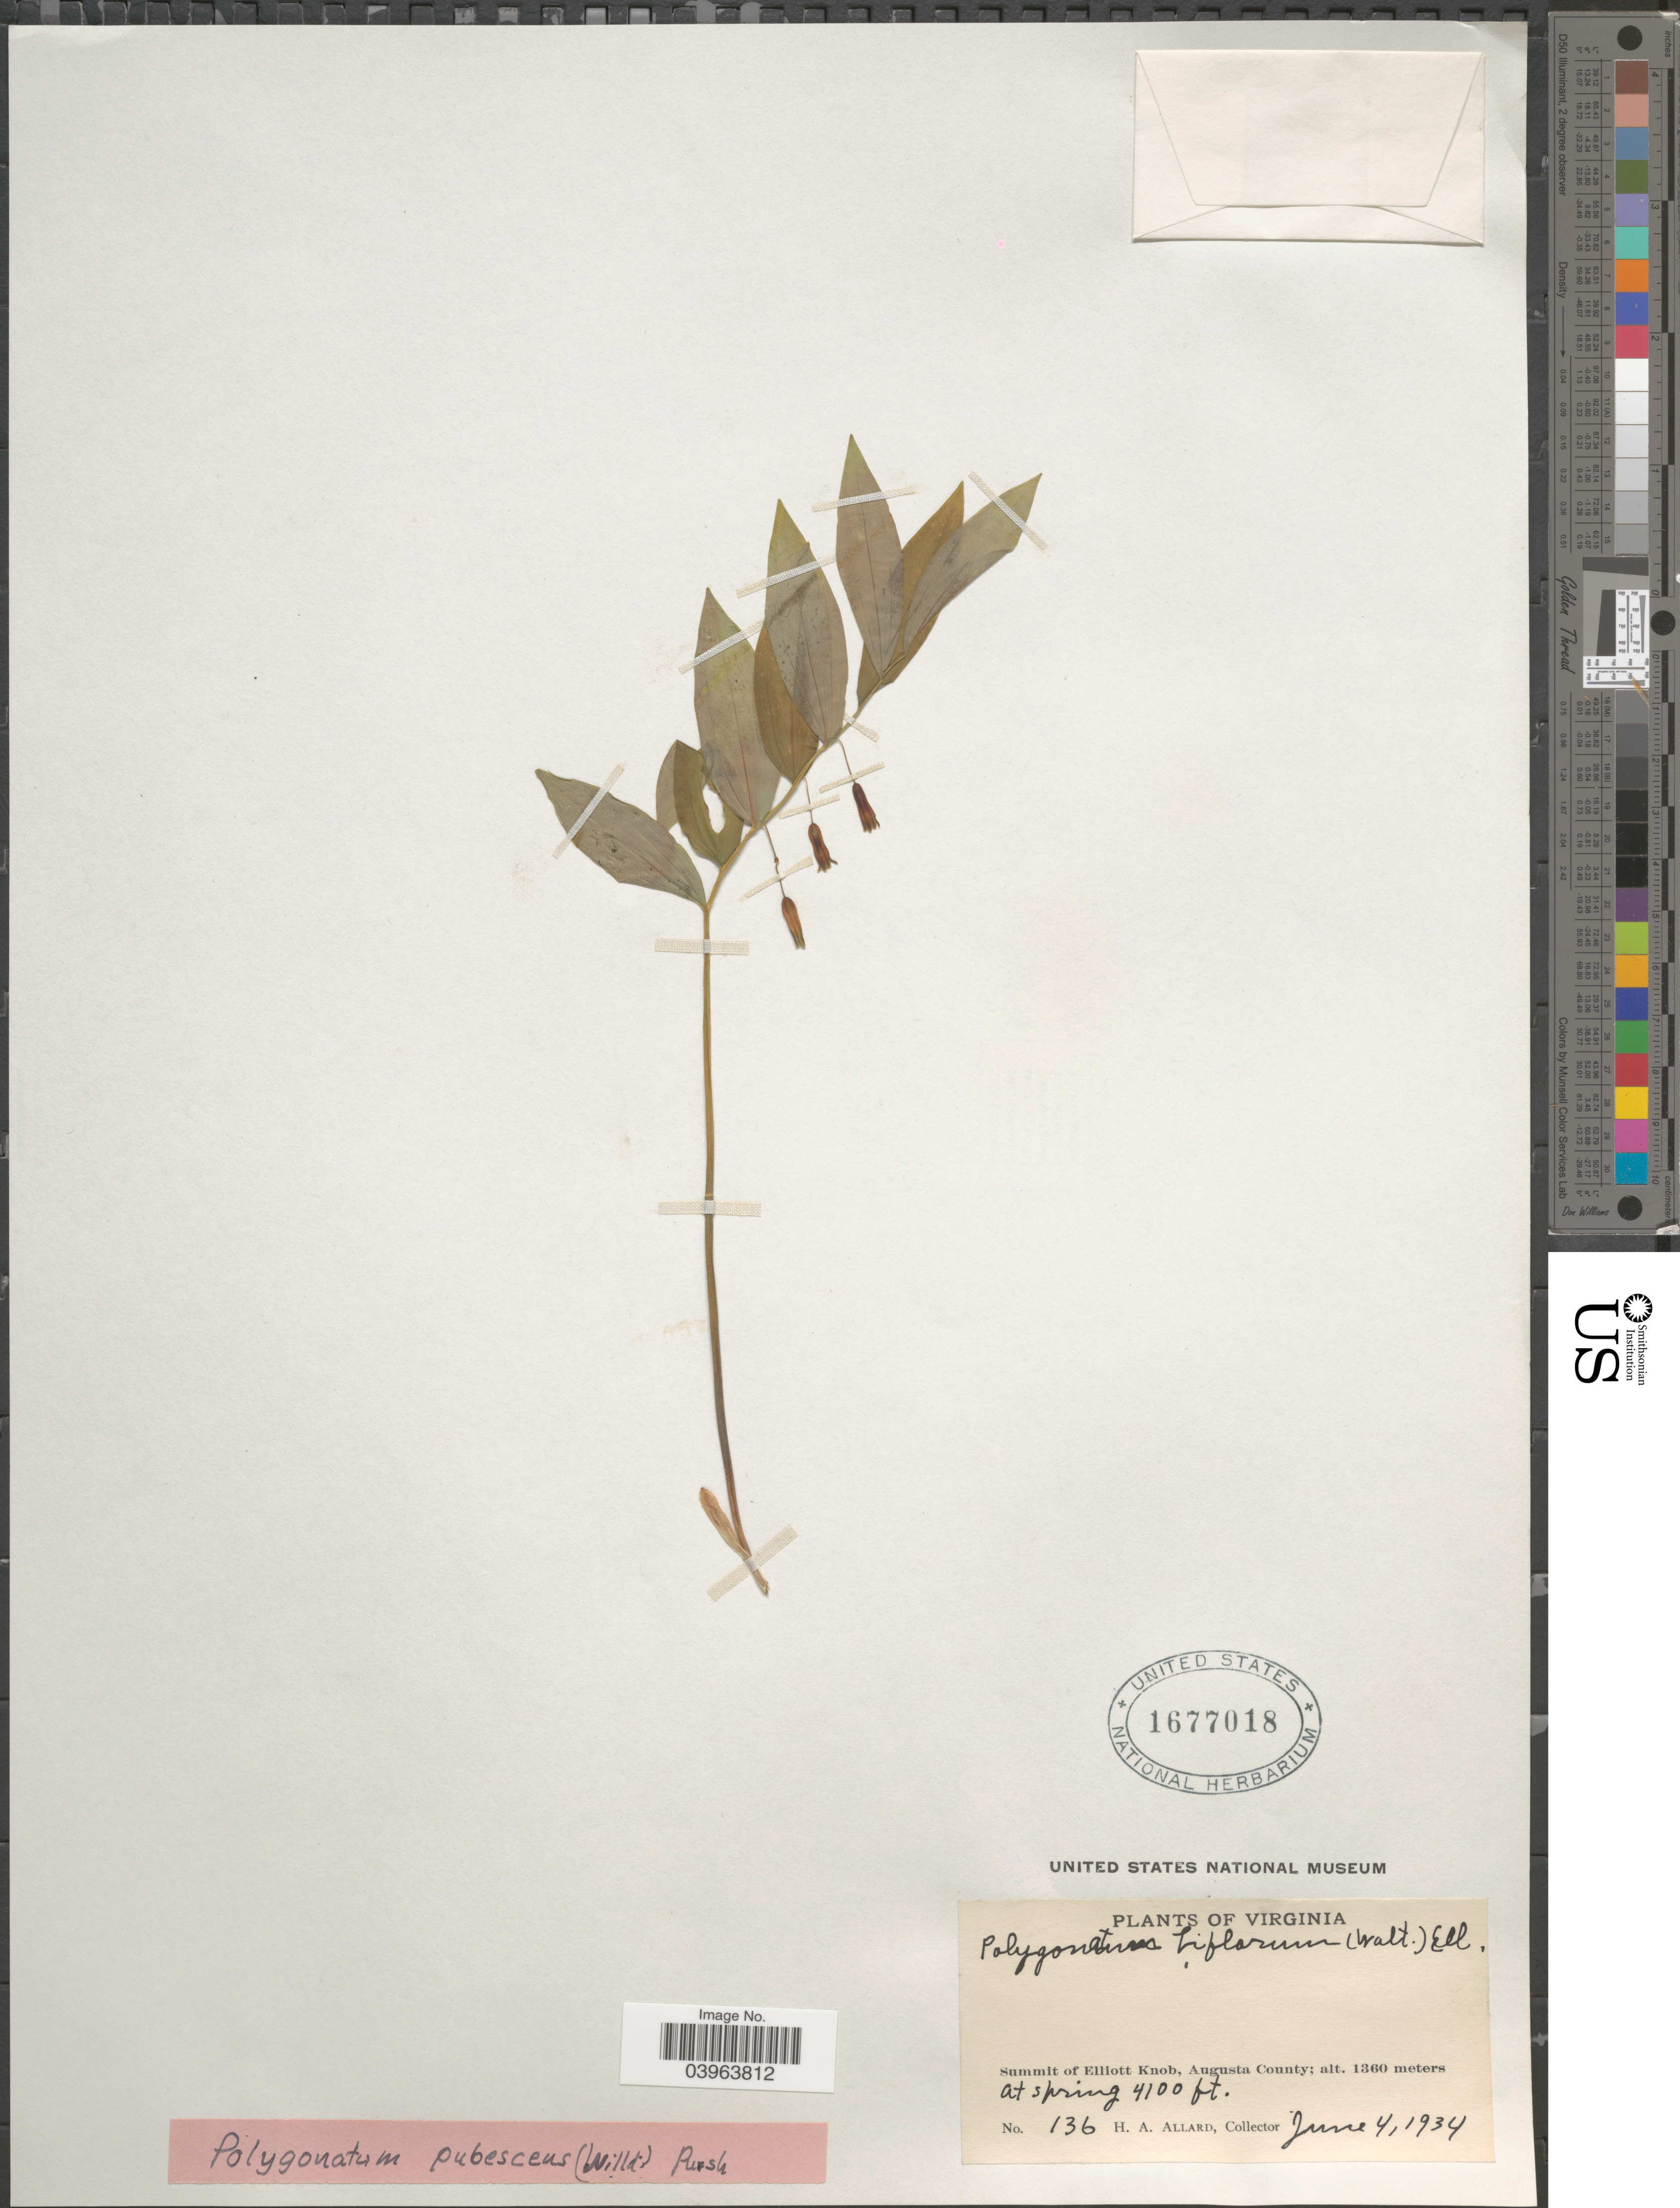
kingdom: Plantae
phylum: Tracheophyta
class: Liliopsida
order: Asparagales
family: Asparagaceae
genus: Polygonatum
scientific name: Polygonatum pubescens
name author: (Willd.) Pursh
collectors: H. A. Allard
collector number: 136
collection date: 1934-06-04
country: United States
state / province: Virginia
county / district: Augusta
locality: Summit of Elliott Knob, Augusta County; at spring.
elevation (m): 1360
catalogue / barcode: US 1677018